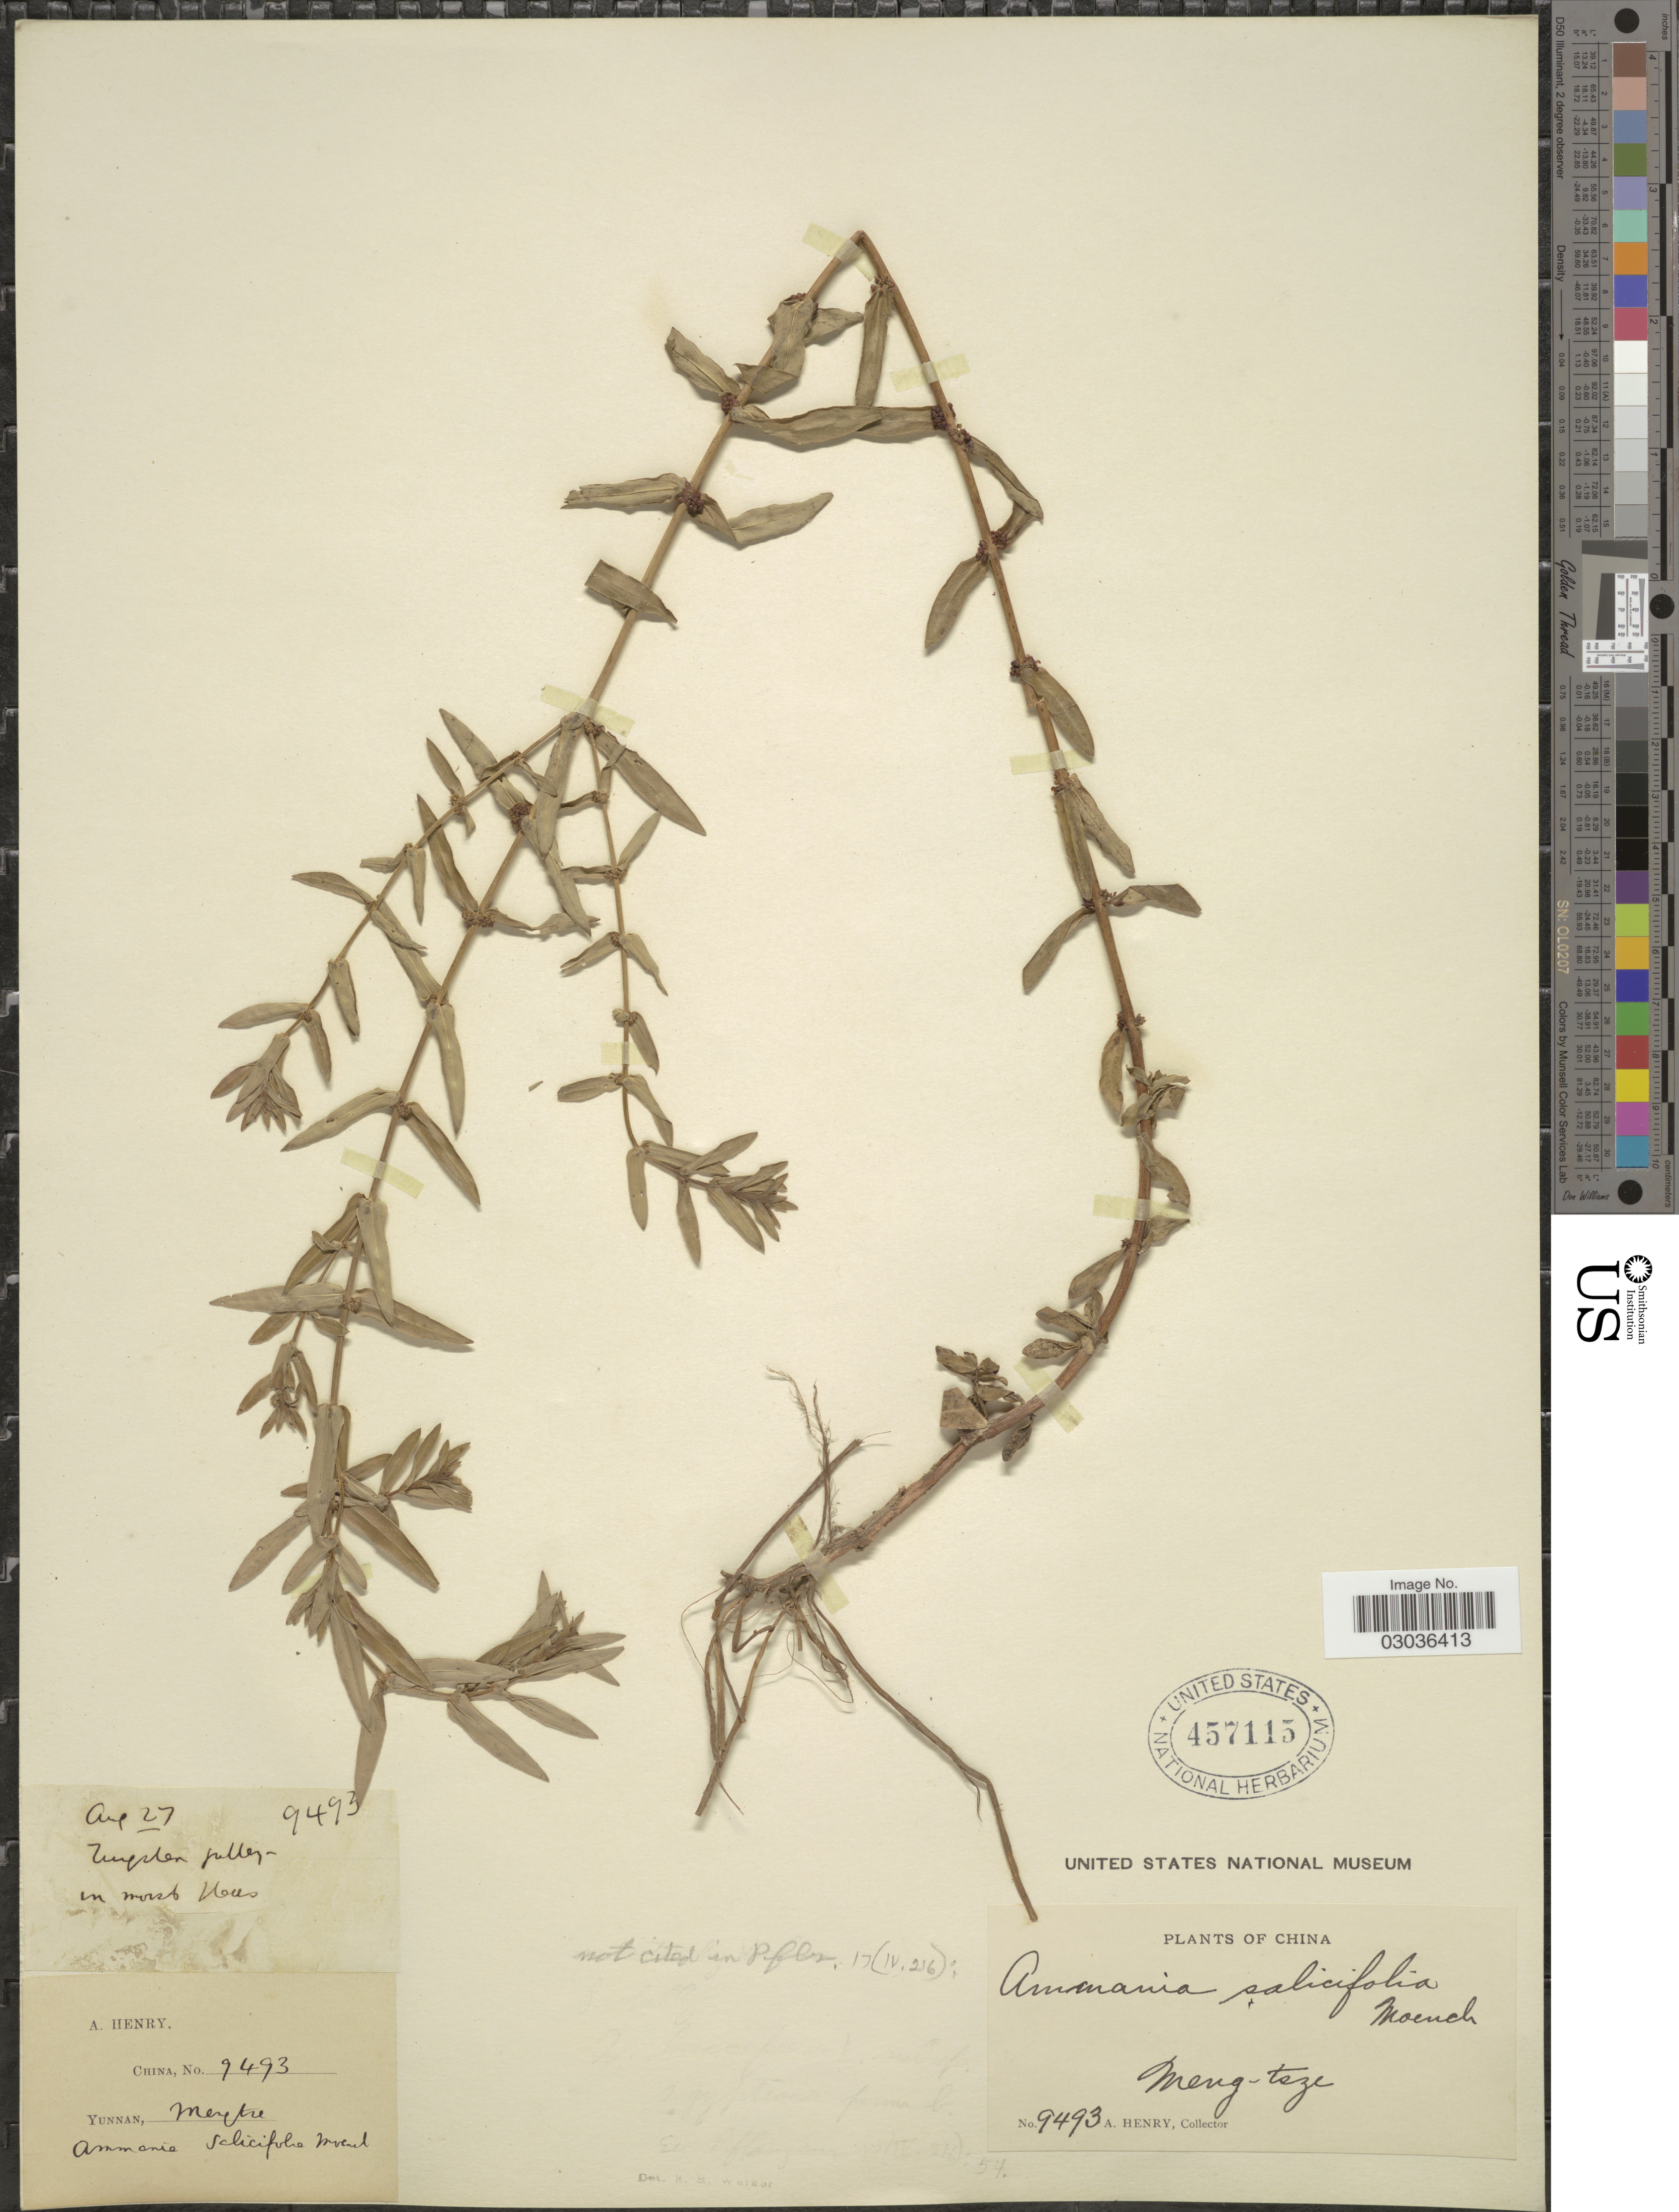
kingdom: Plantae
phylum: Tracheophyta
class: Magnoliopsida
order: Myrtales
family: Lythraceae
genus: Ammannia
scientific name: Ammannia multiflora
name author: Roxb.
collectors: A. Henry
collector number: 9493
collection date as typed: Transcribed d/m/y: /8/27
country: China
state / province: Yunnan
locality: Meng-tsze.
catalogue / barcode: US 457115